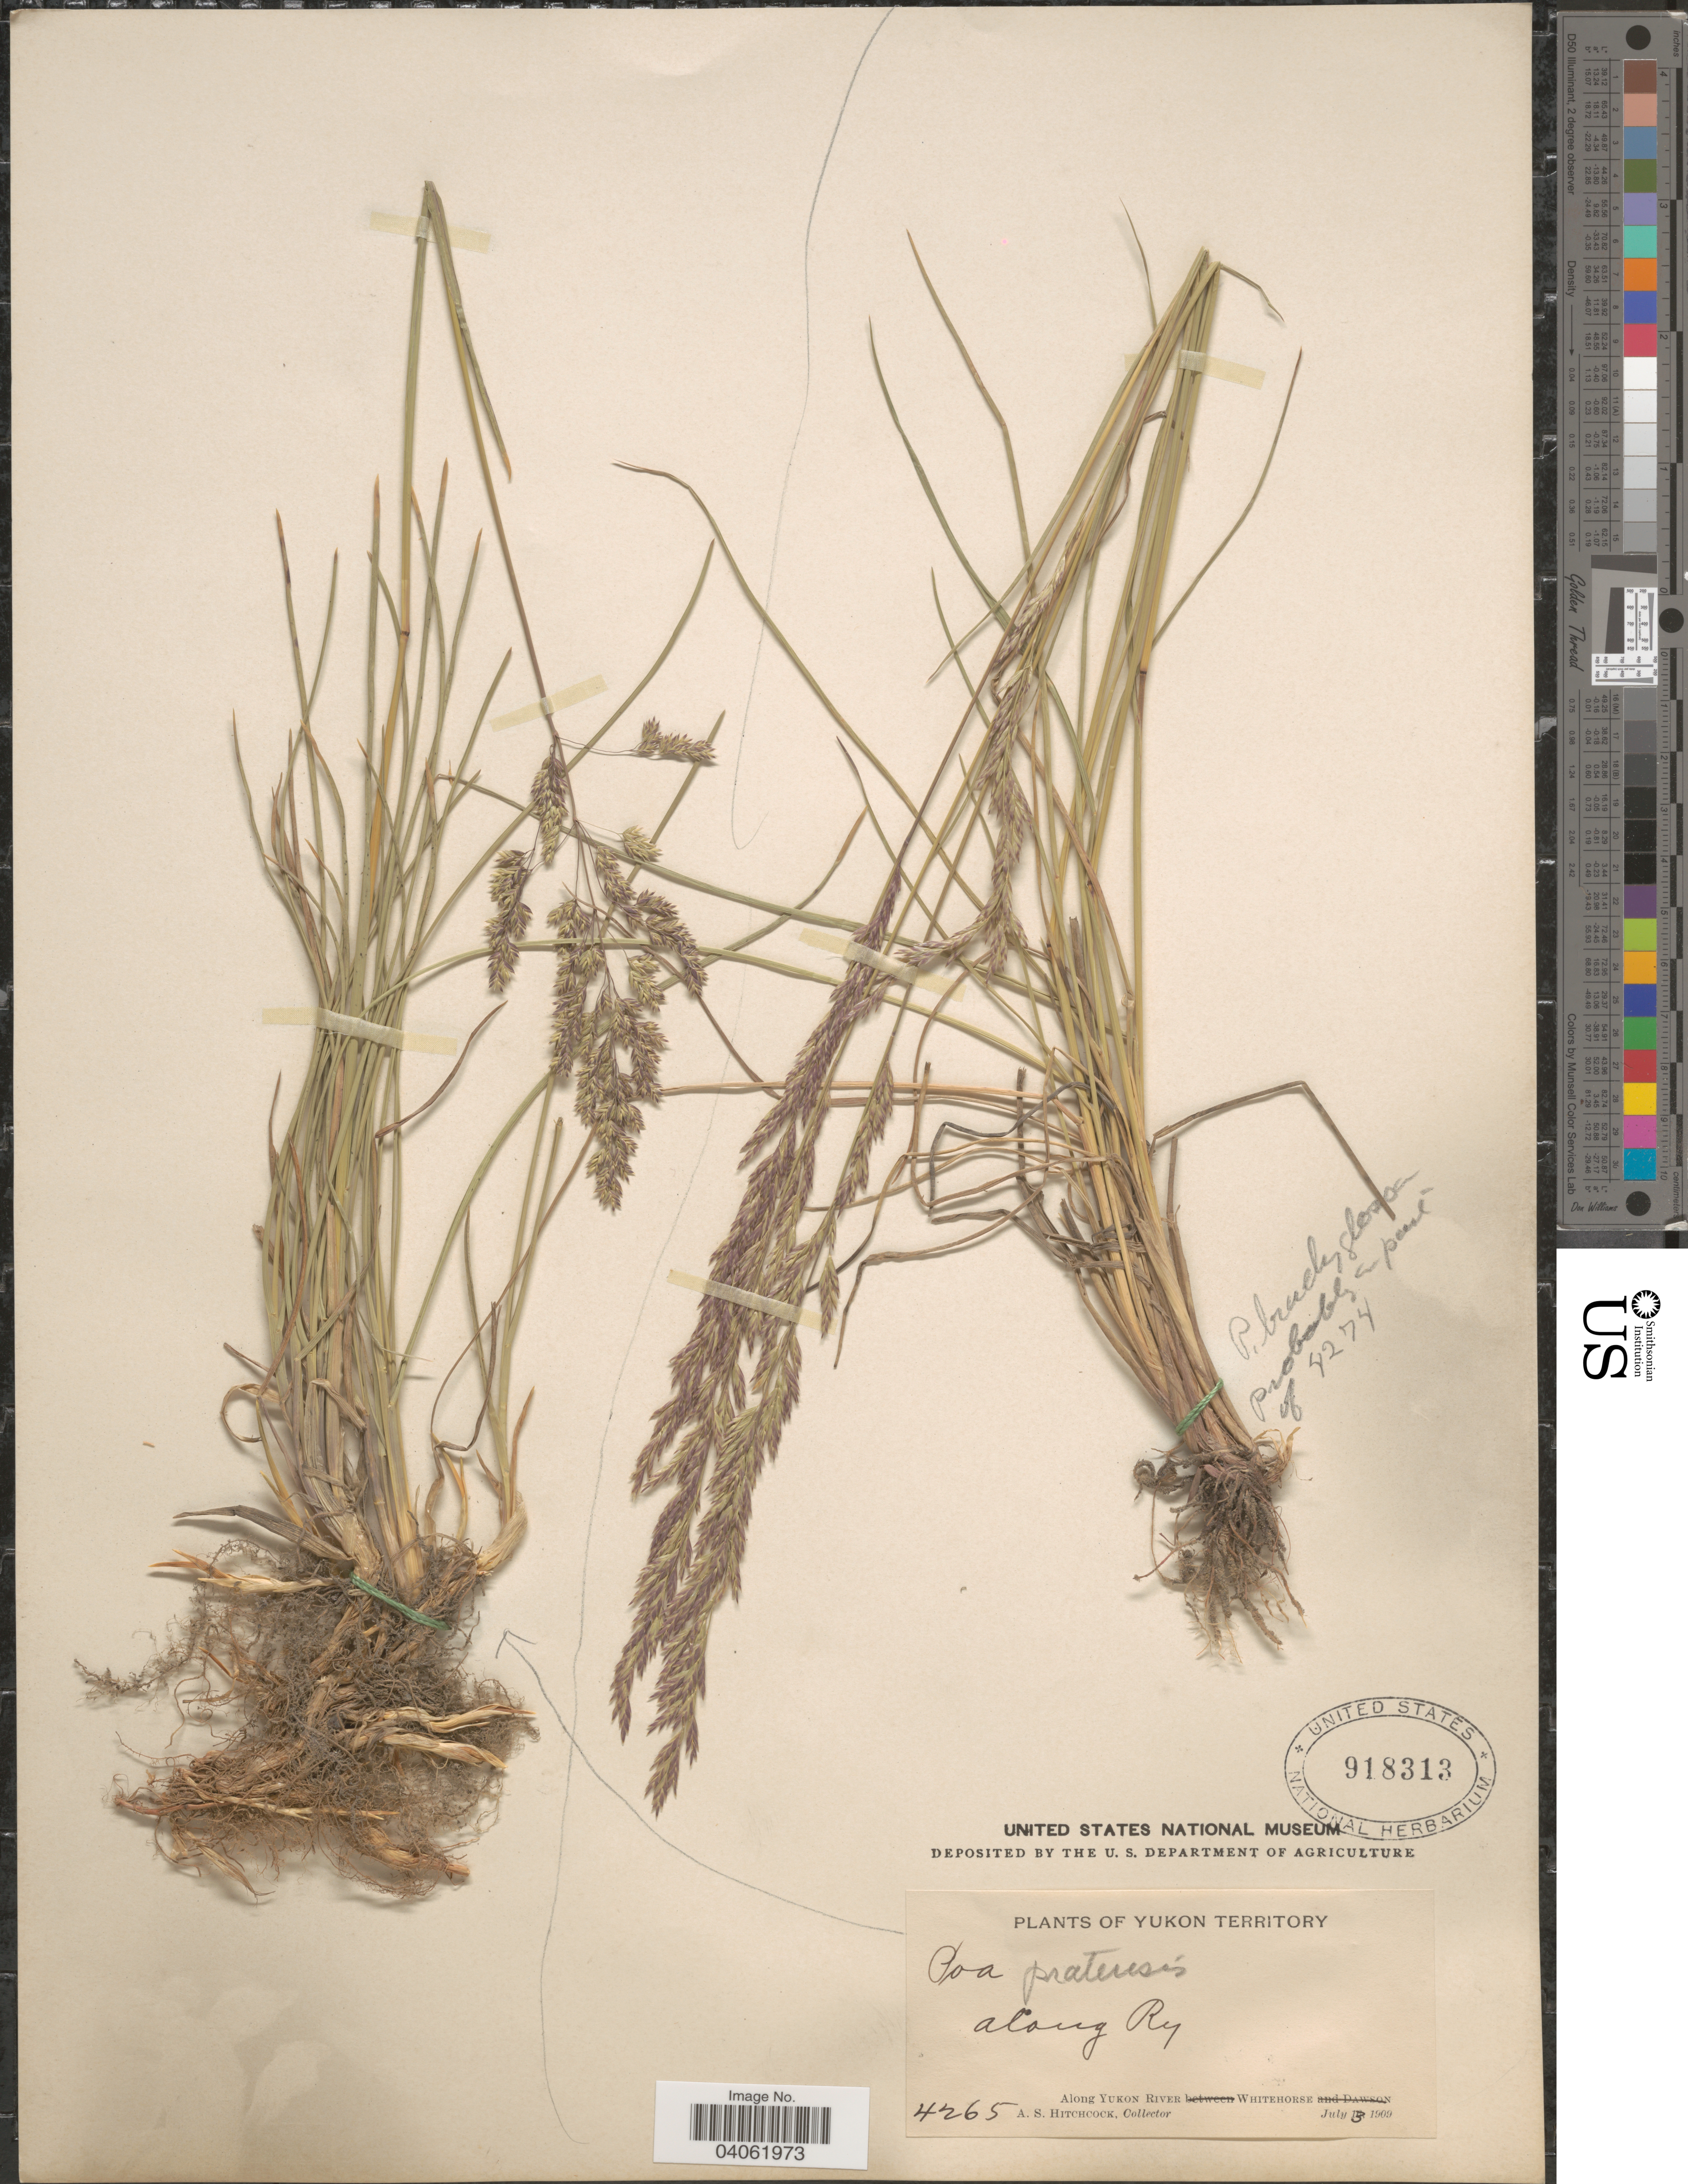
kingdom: Plantae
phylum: Tracheophyta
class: Liliopsida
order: Poales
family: Poaceae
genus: Poa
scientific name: Poa pratensis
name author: L.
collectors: A. S. Hitchcock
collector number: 4265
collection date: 1909-07-13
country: Canada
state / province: Yukon Territory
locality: Along Ry. Along Yukon River. Whitehorse.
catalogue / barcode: US 918313